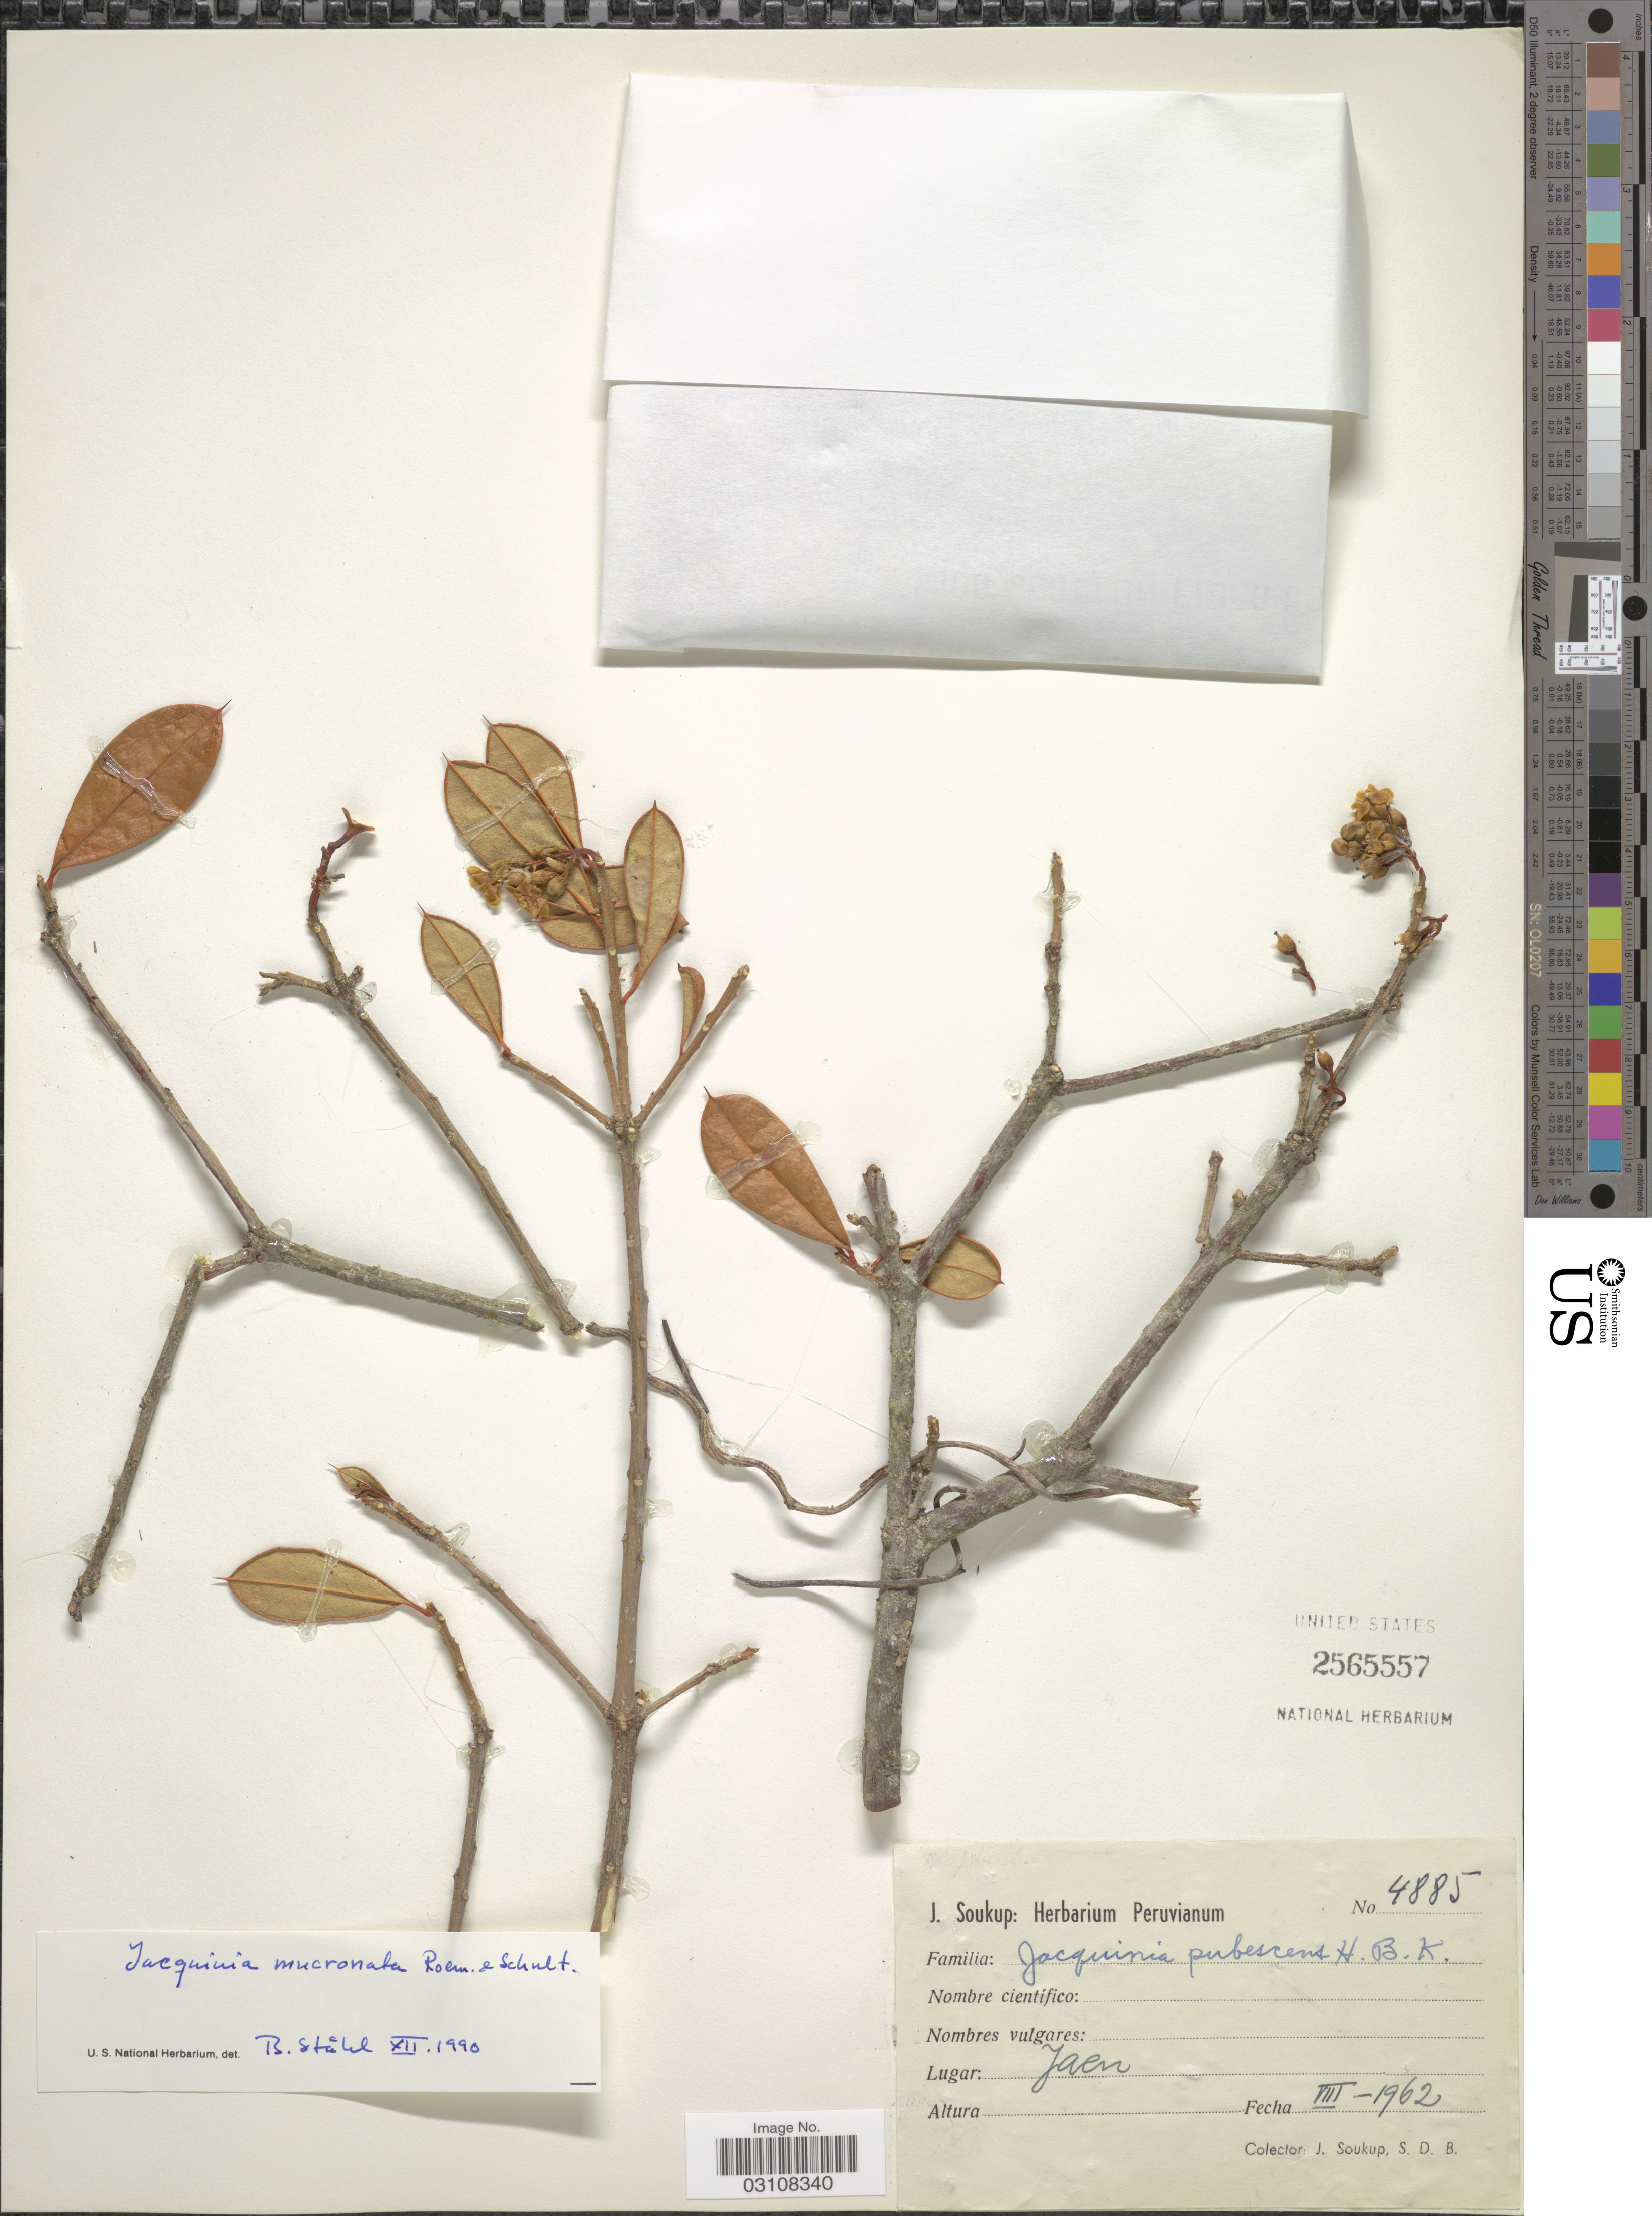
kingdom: Plantae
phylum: Tracheophyta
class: Magnoliopsida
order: Ericales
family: Primulaceae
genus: Bonellia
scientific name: Bonellia mucronata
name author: (Roem. & Schult.) B. Ståhl & Källersjö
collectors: J. Soukup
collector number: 4885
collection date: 1962-08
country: Peru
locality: Jaen.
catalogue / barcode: US 2565557